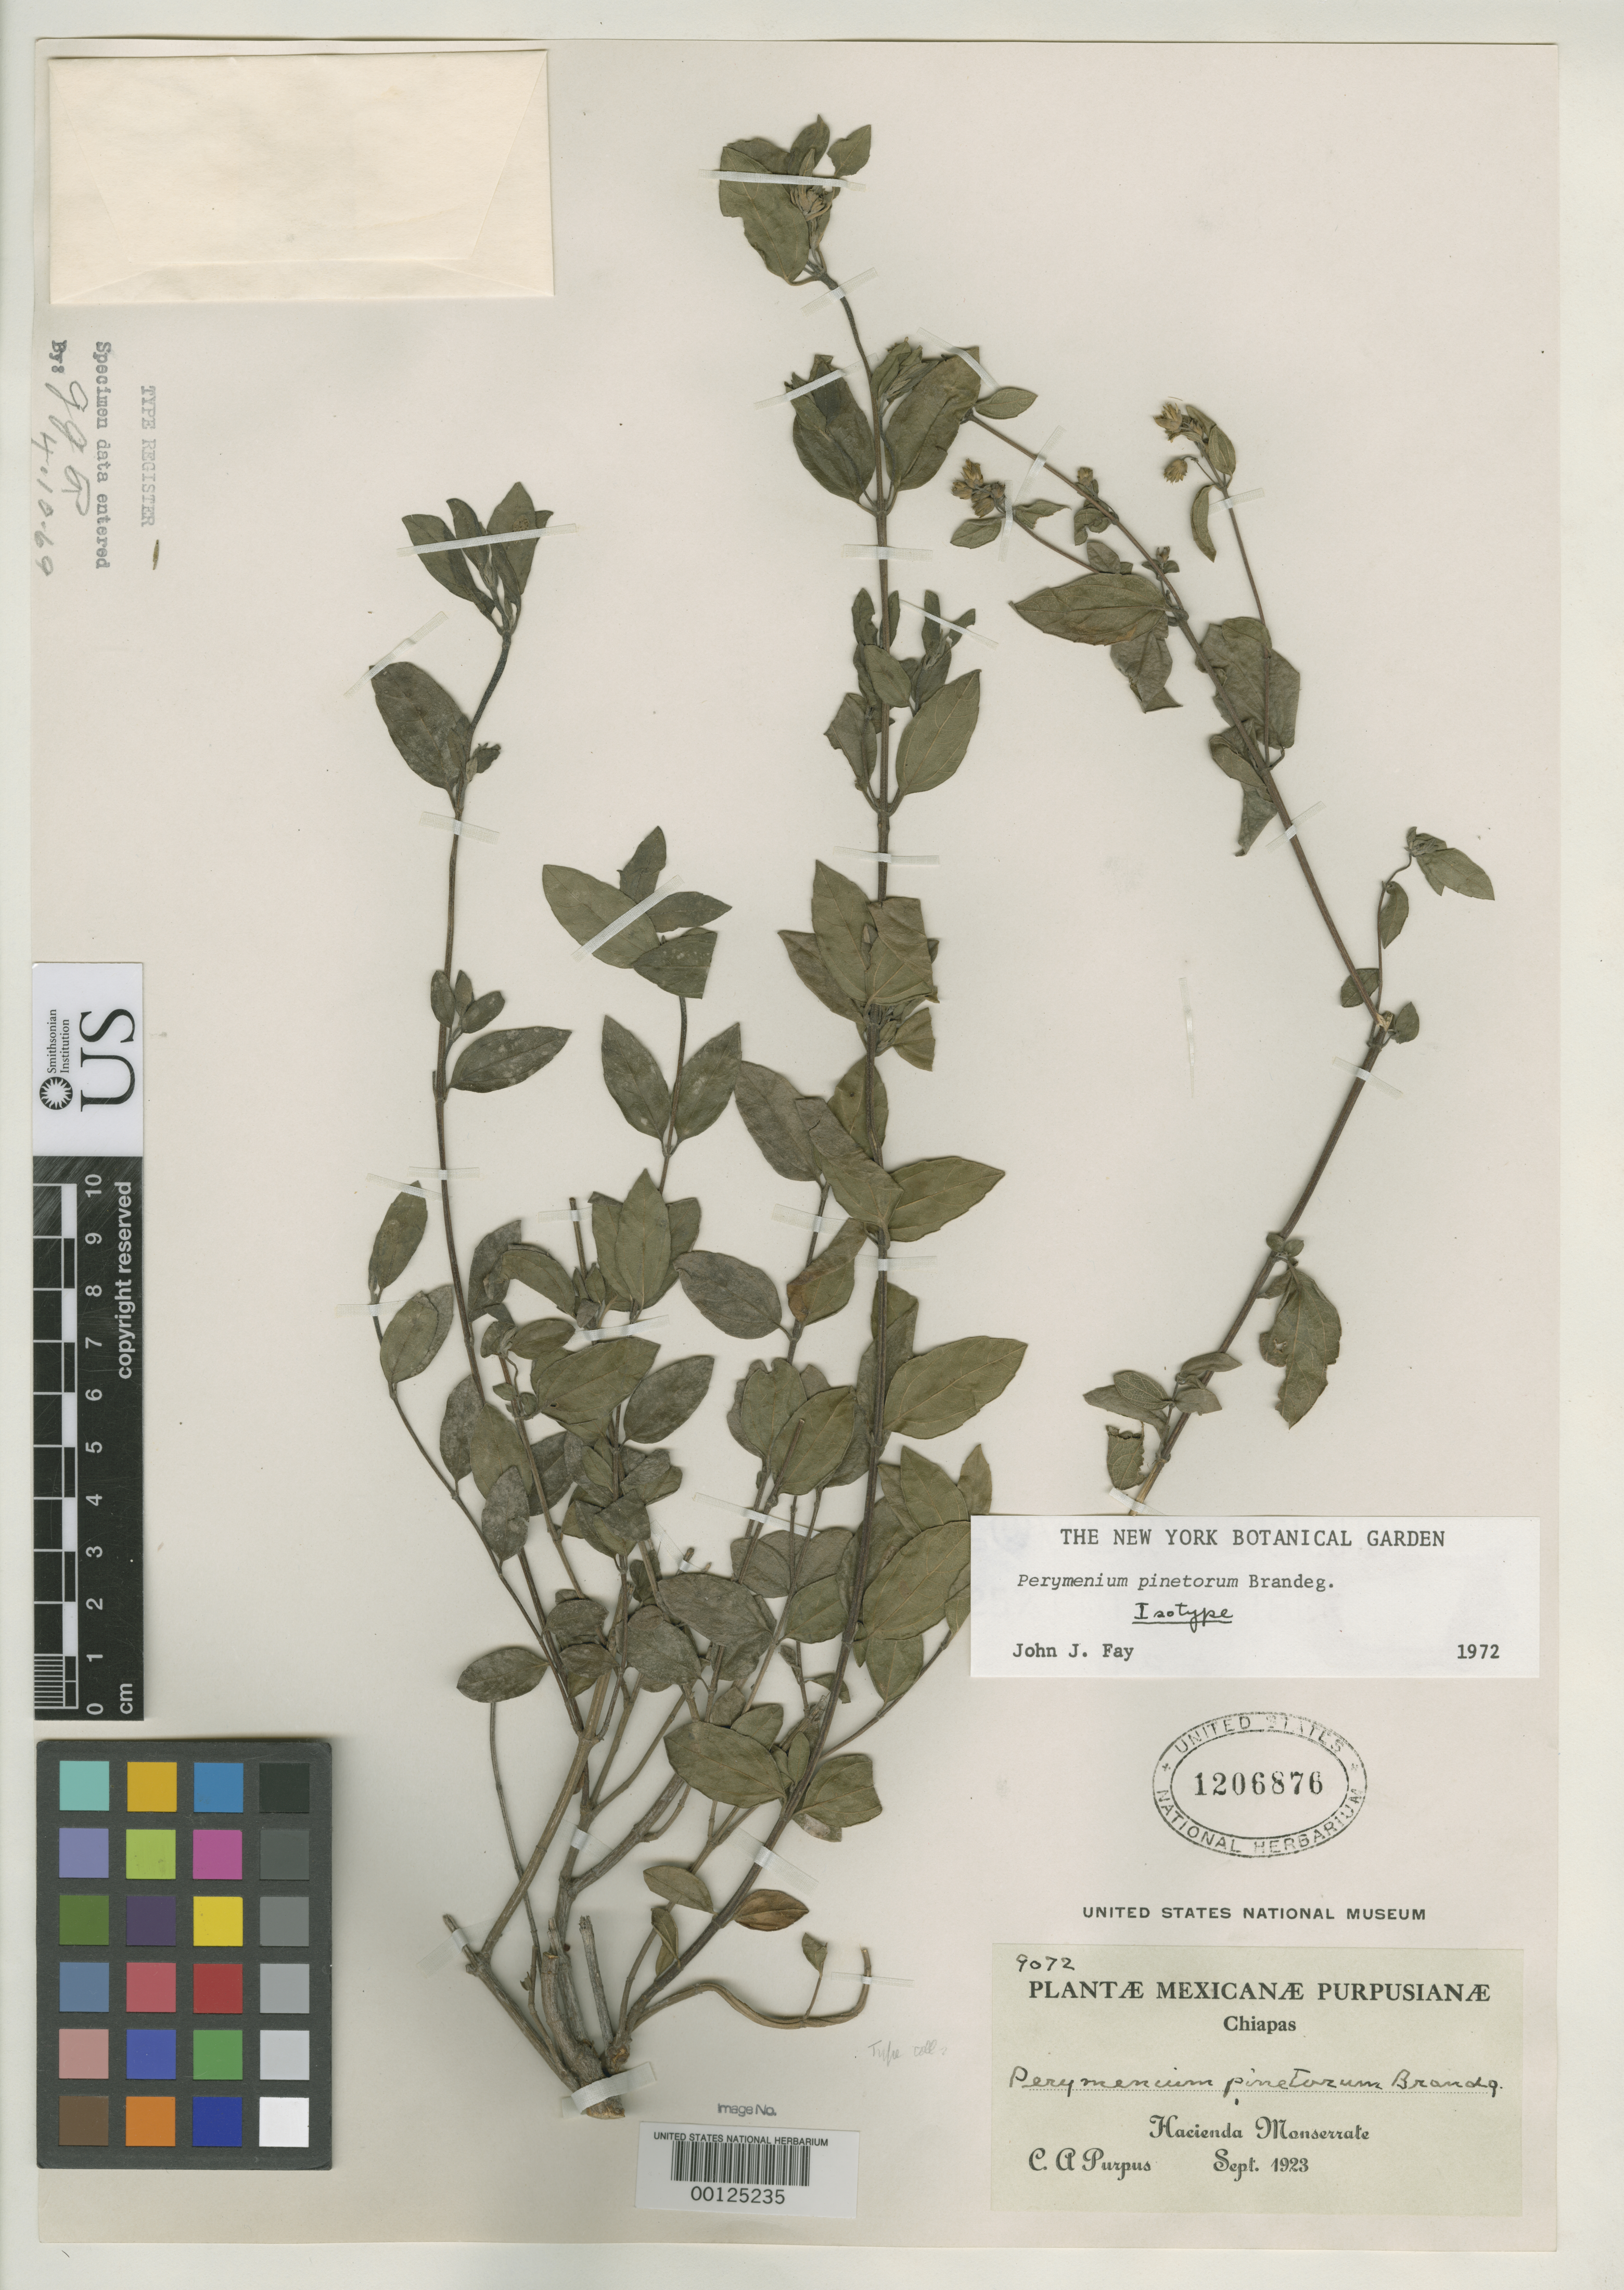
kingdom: Plantae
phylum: Tracheophyta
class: Magnoliopsida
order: Asterales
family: Asteraceae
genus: Perymenium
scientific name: Perymenium pinetorum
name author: Brandegee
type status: Isotype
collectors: C. A. Purpus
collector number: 9072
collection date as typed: Sep 1923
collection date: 1923-09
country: Mexico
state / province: Chiapas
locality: Hacienda Monserrate.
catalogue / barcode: US 1206876